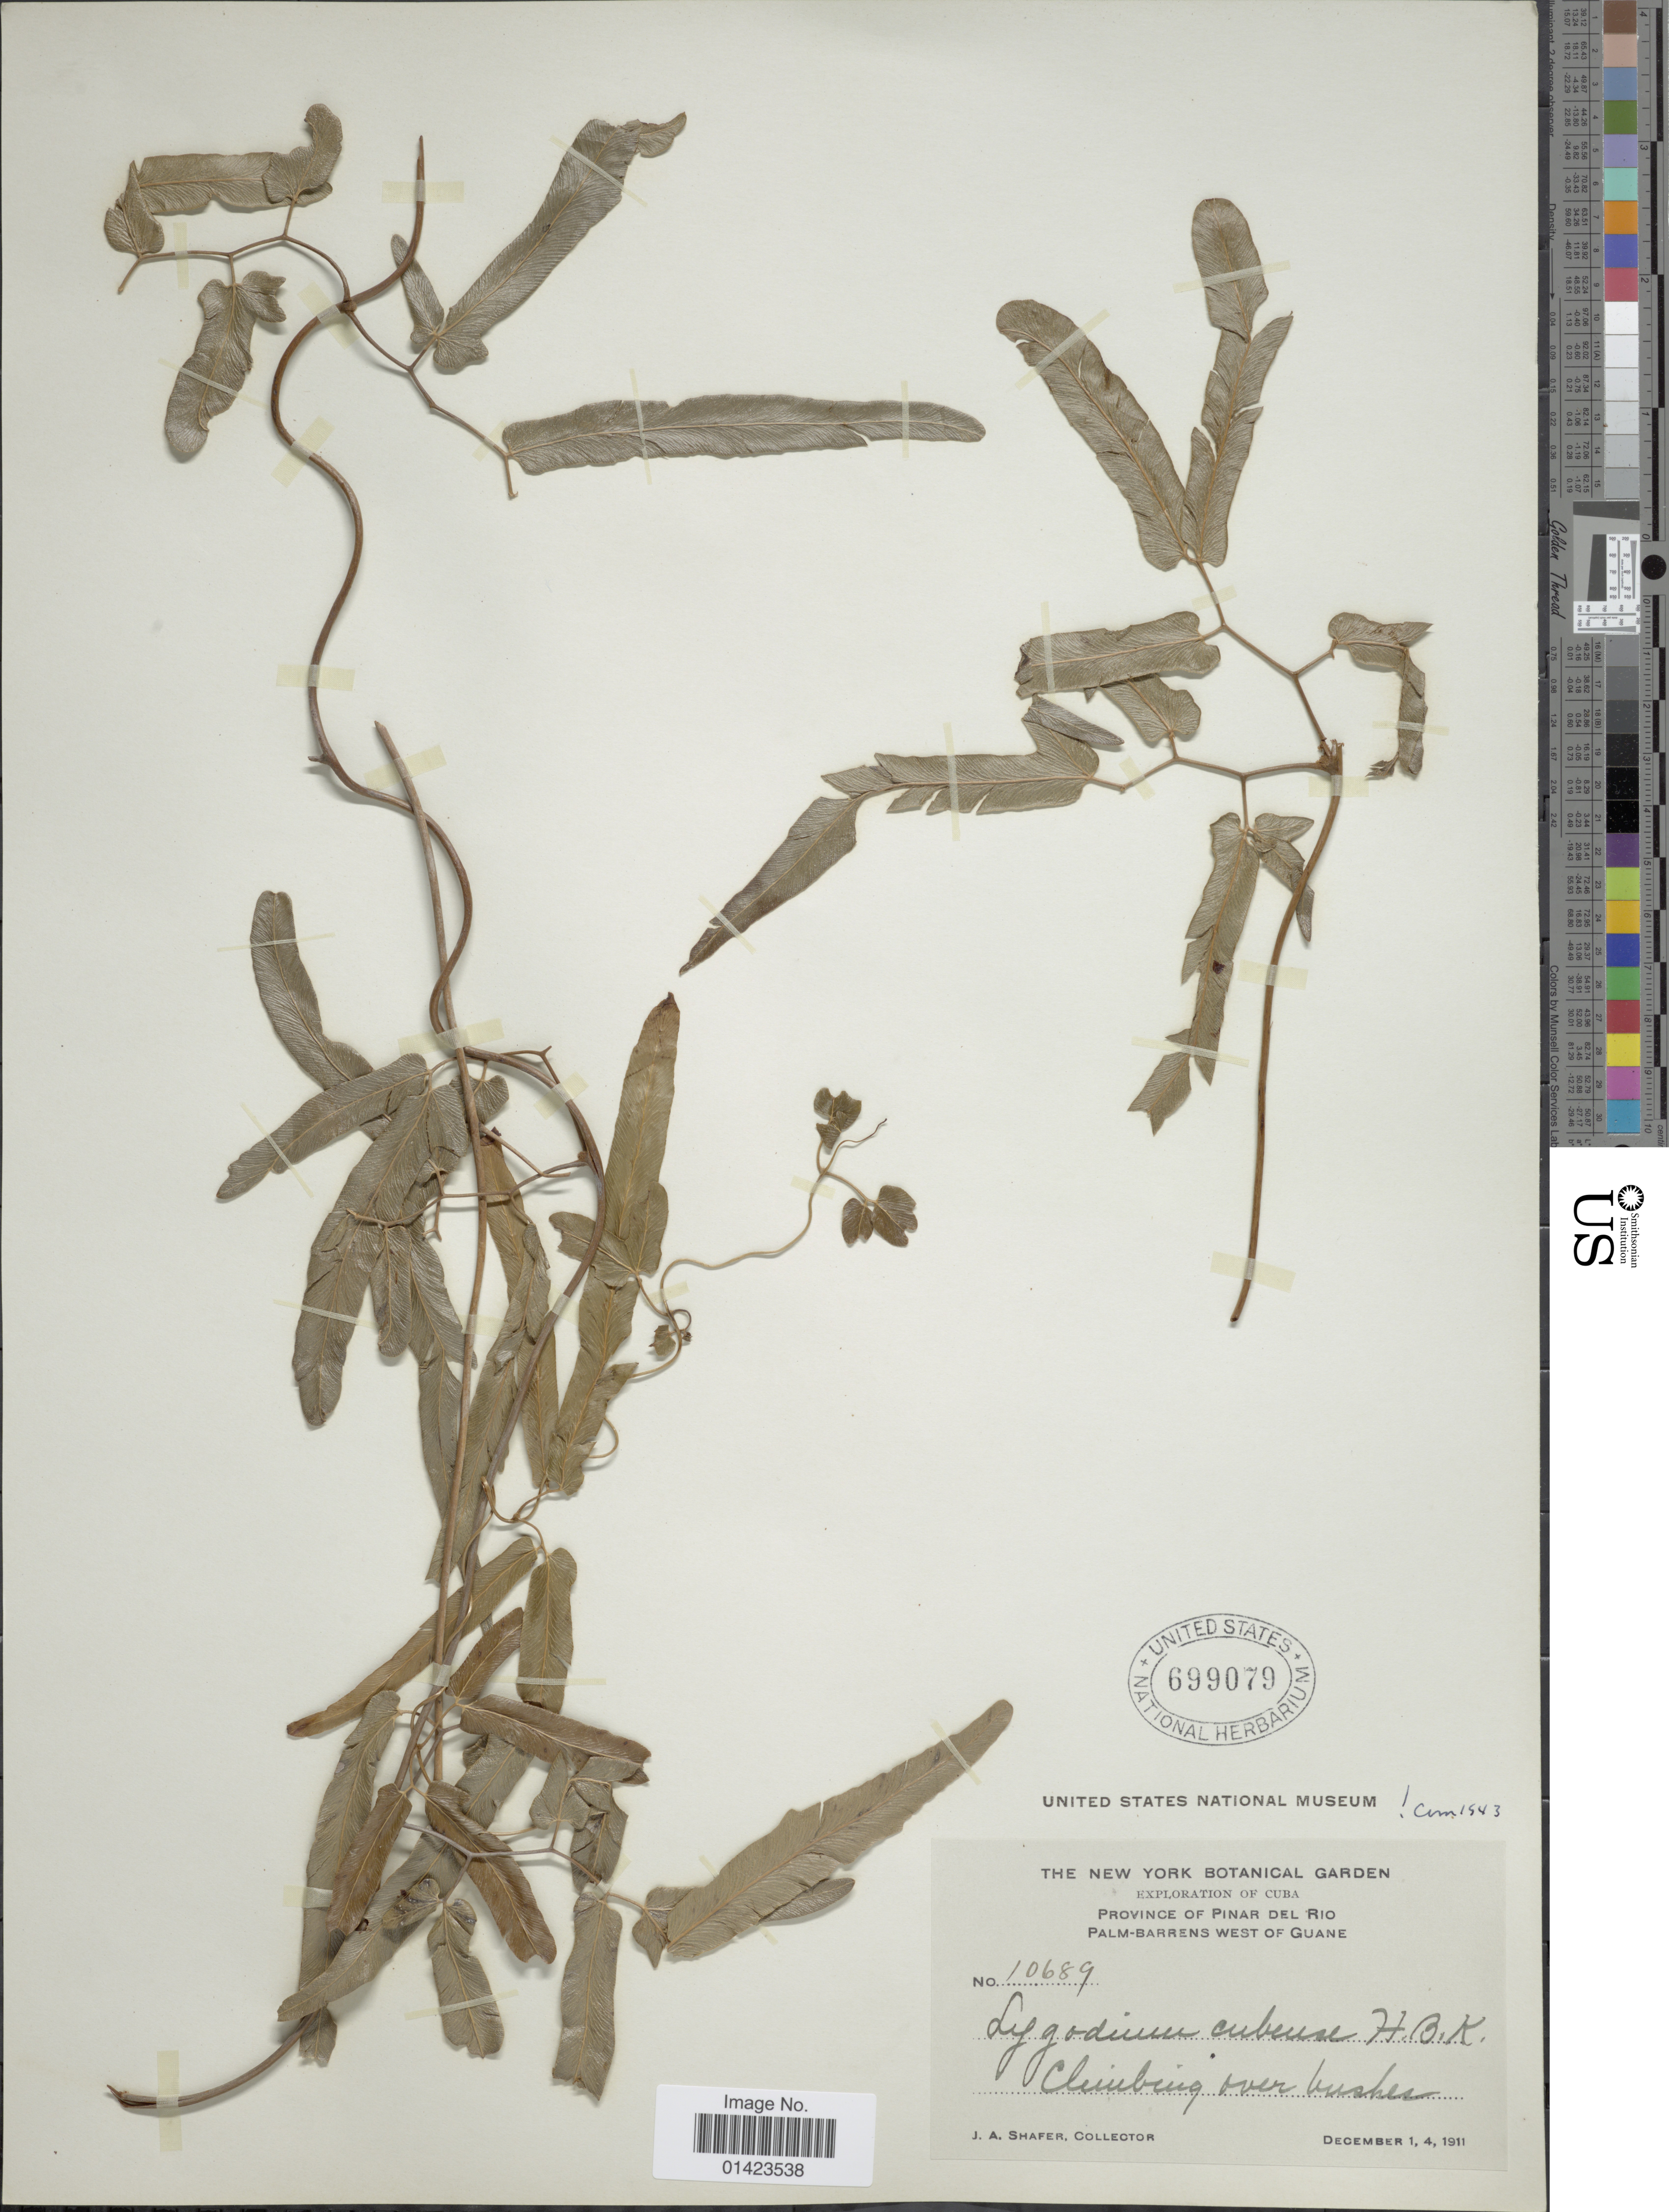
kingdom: Plantae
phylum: Tracheophyta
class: Polypodiopsida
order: Schizaeales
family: Lygodiaceae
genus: Lygodium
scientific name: Lygodium cubense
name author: Kunth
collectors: J. A. Shafer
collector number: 10689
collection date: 1911-12-01/1911-12-04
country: Cuba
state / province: Pinar del Río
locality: Province of Pinar del Rio, Palm-barrrens west of Guane, Climbing over bushes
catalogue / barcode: US 699079